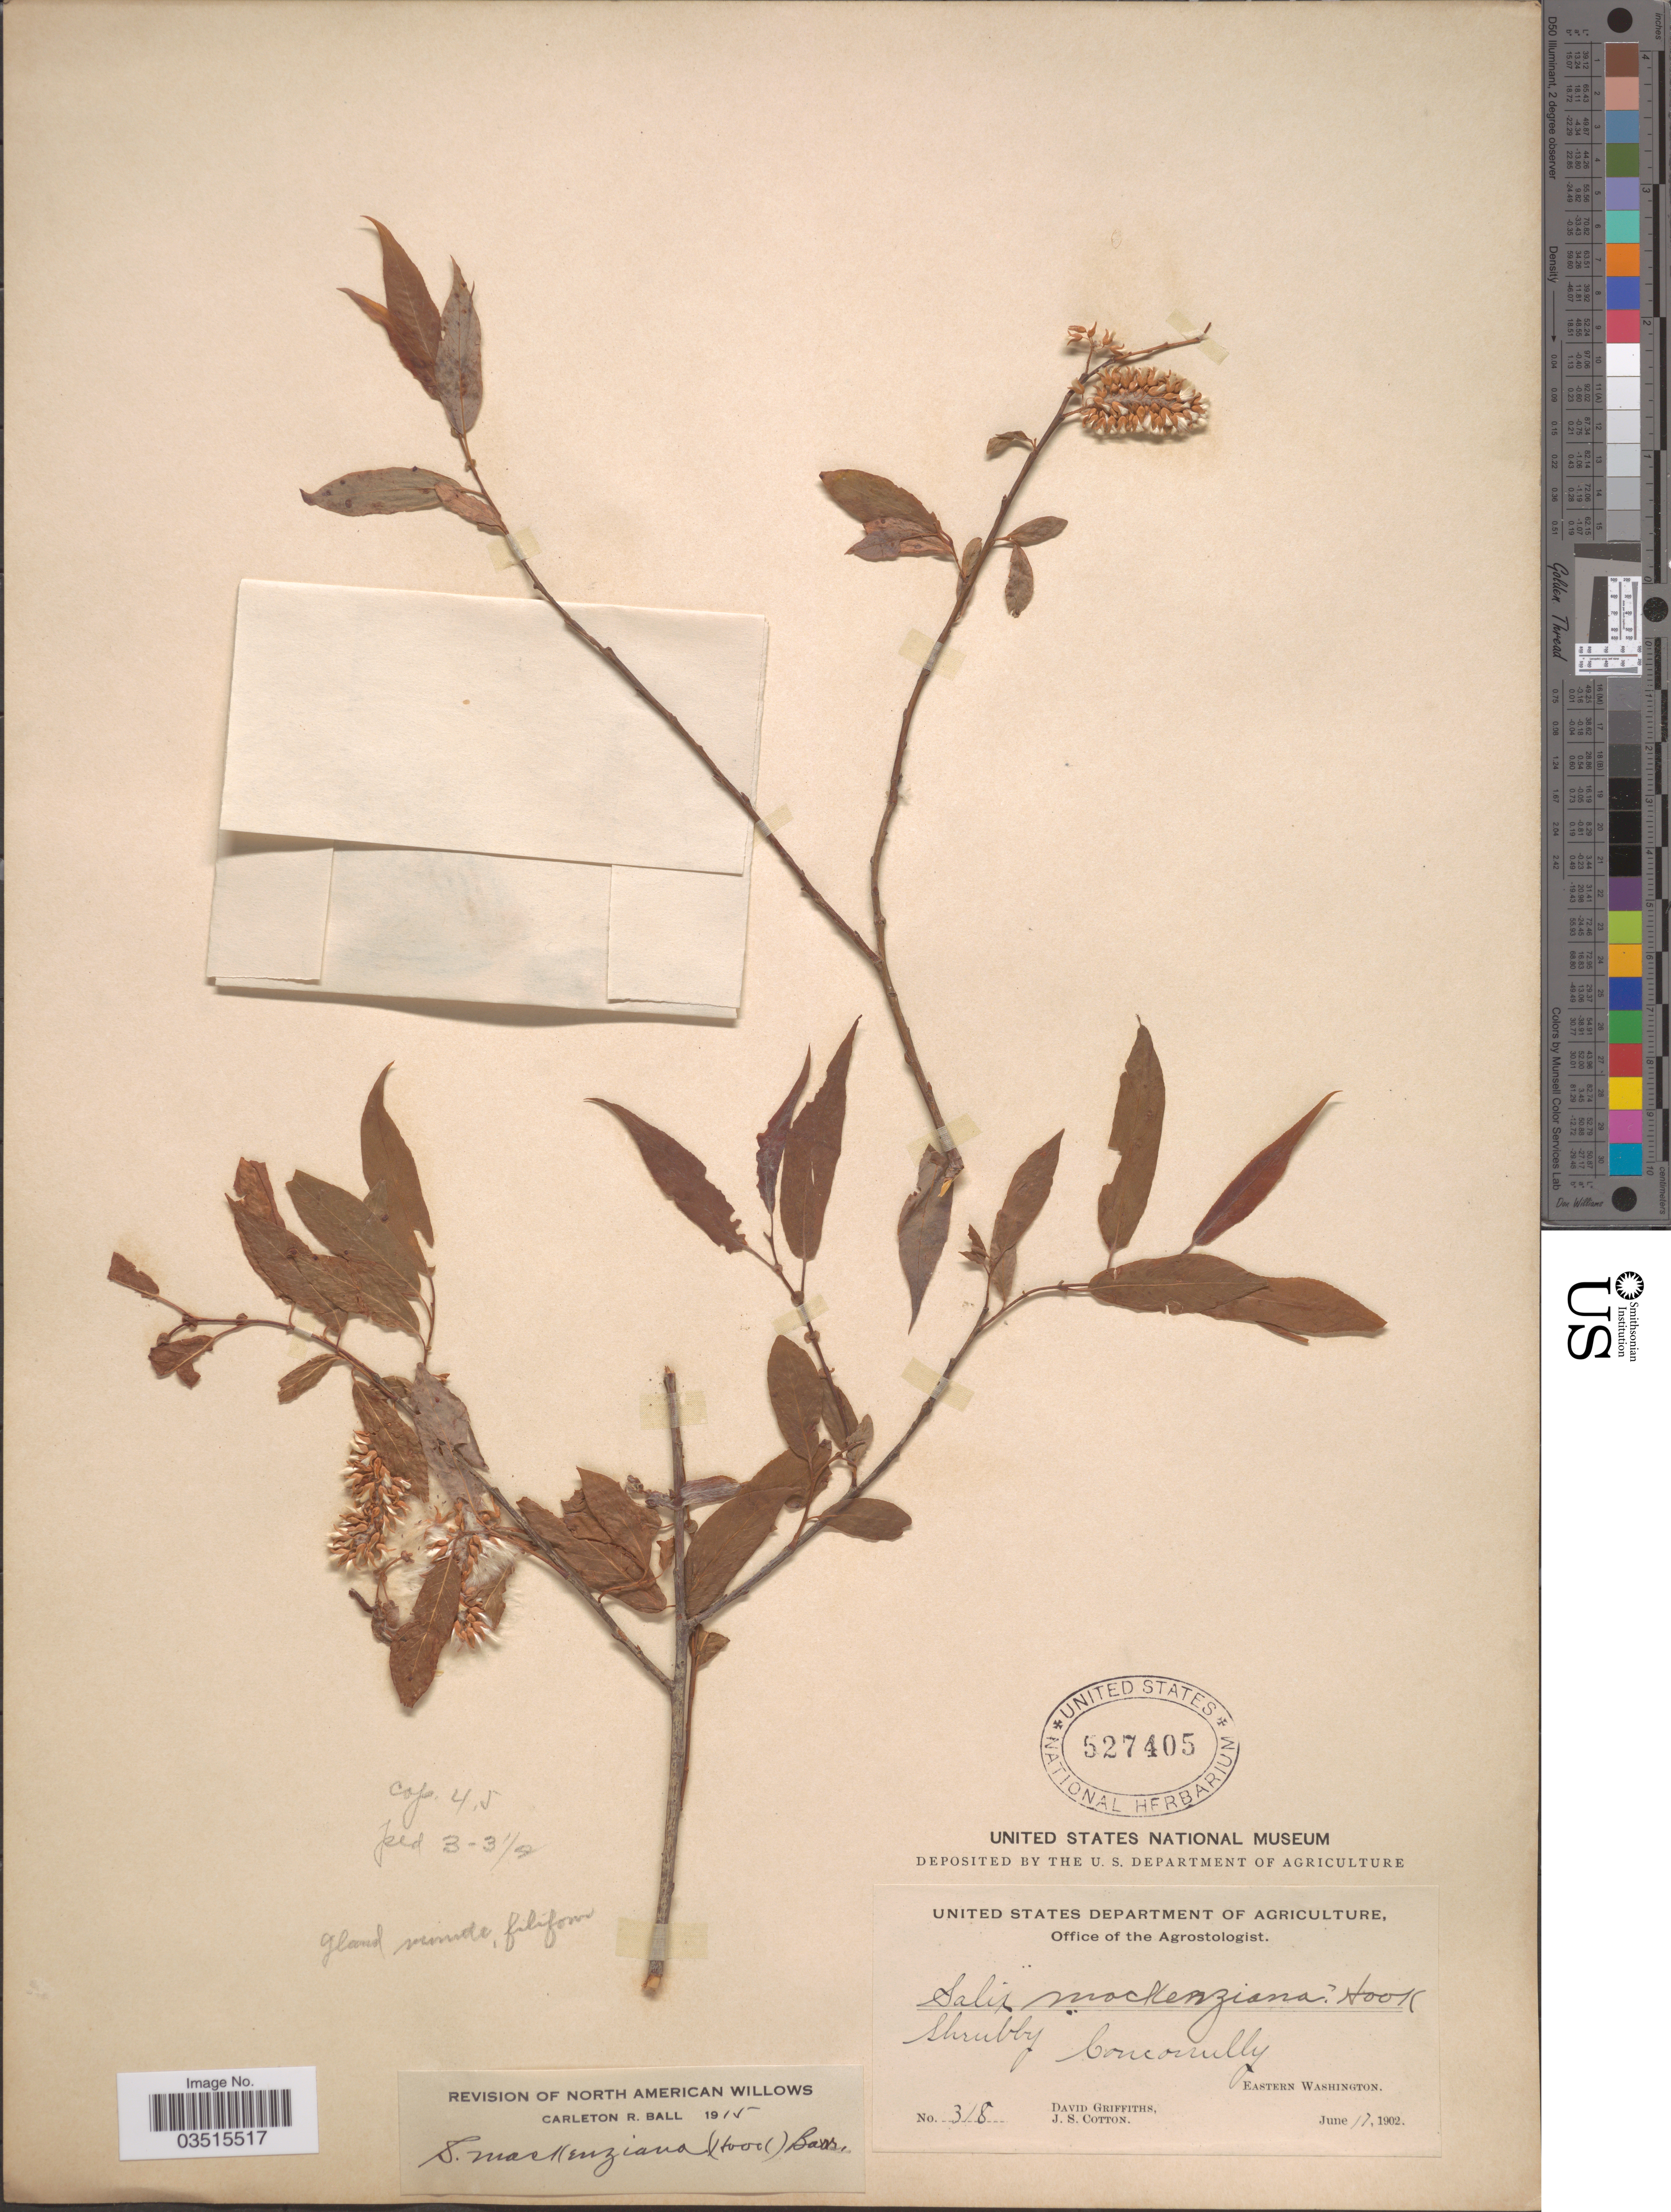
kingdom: Plantae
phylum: Tracheophyta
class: Magnoliopsida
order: Malpighiales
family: Salicaceae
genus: Salix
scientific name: Salix mackenziana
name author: (Hook.) Barratt ex Hook.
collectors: D. Griffiths & J. S. Cotton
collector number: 318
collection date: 1902-06-17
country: United States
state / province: Washington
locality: Conconully. Eastern Washington.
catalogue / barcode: US 527405